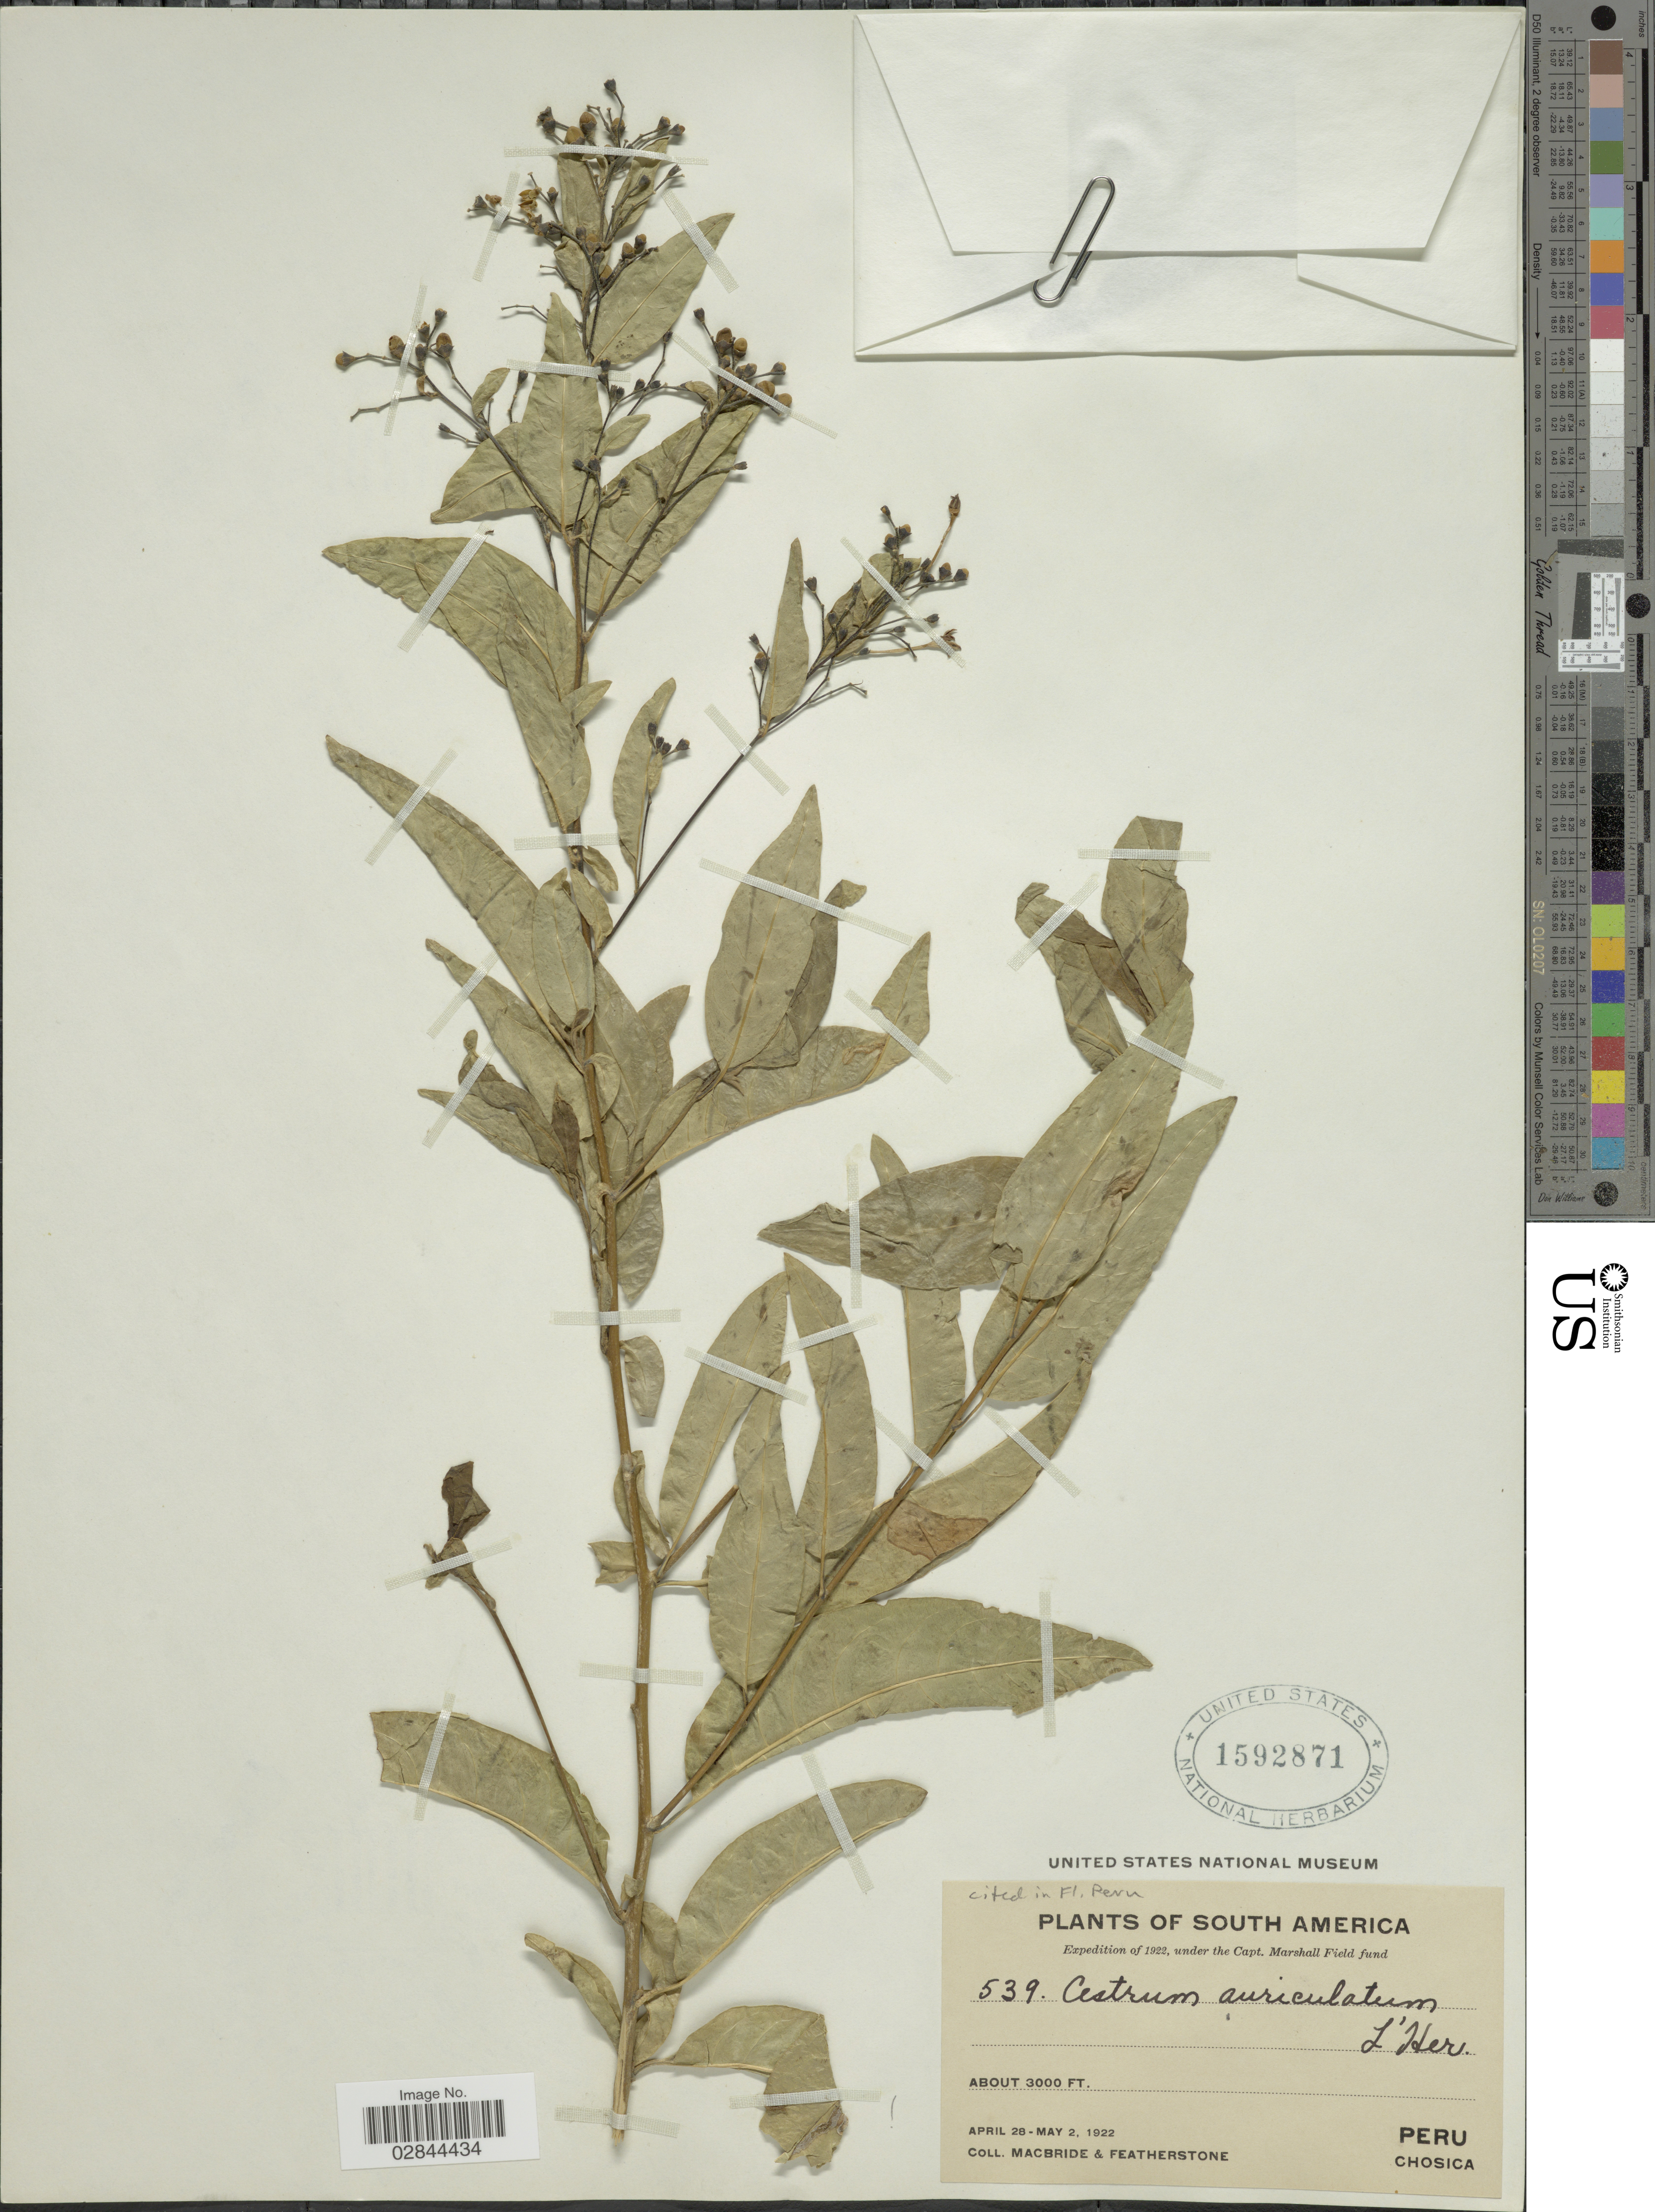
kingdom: Plantae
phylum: Tracheophyta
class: Magnoliopsida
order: Solanales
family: Solanaceae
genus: Cestrum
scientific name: Cestrum auriculatum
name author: L'Hér.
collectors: Macbride, -- & -. Featherstone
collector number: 539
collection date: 1922-04-28/1922-05-02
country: Peru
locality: Chosica.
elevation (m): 914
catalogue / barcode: US 1592871